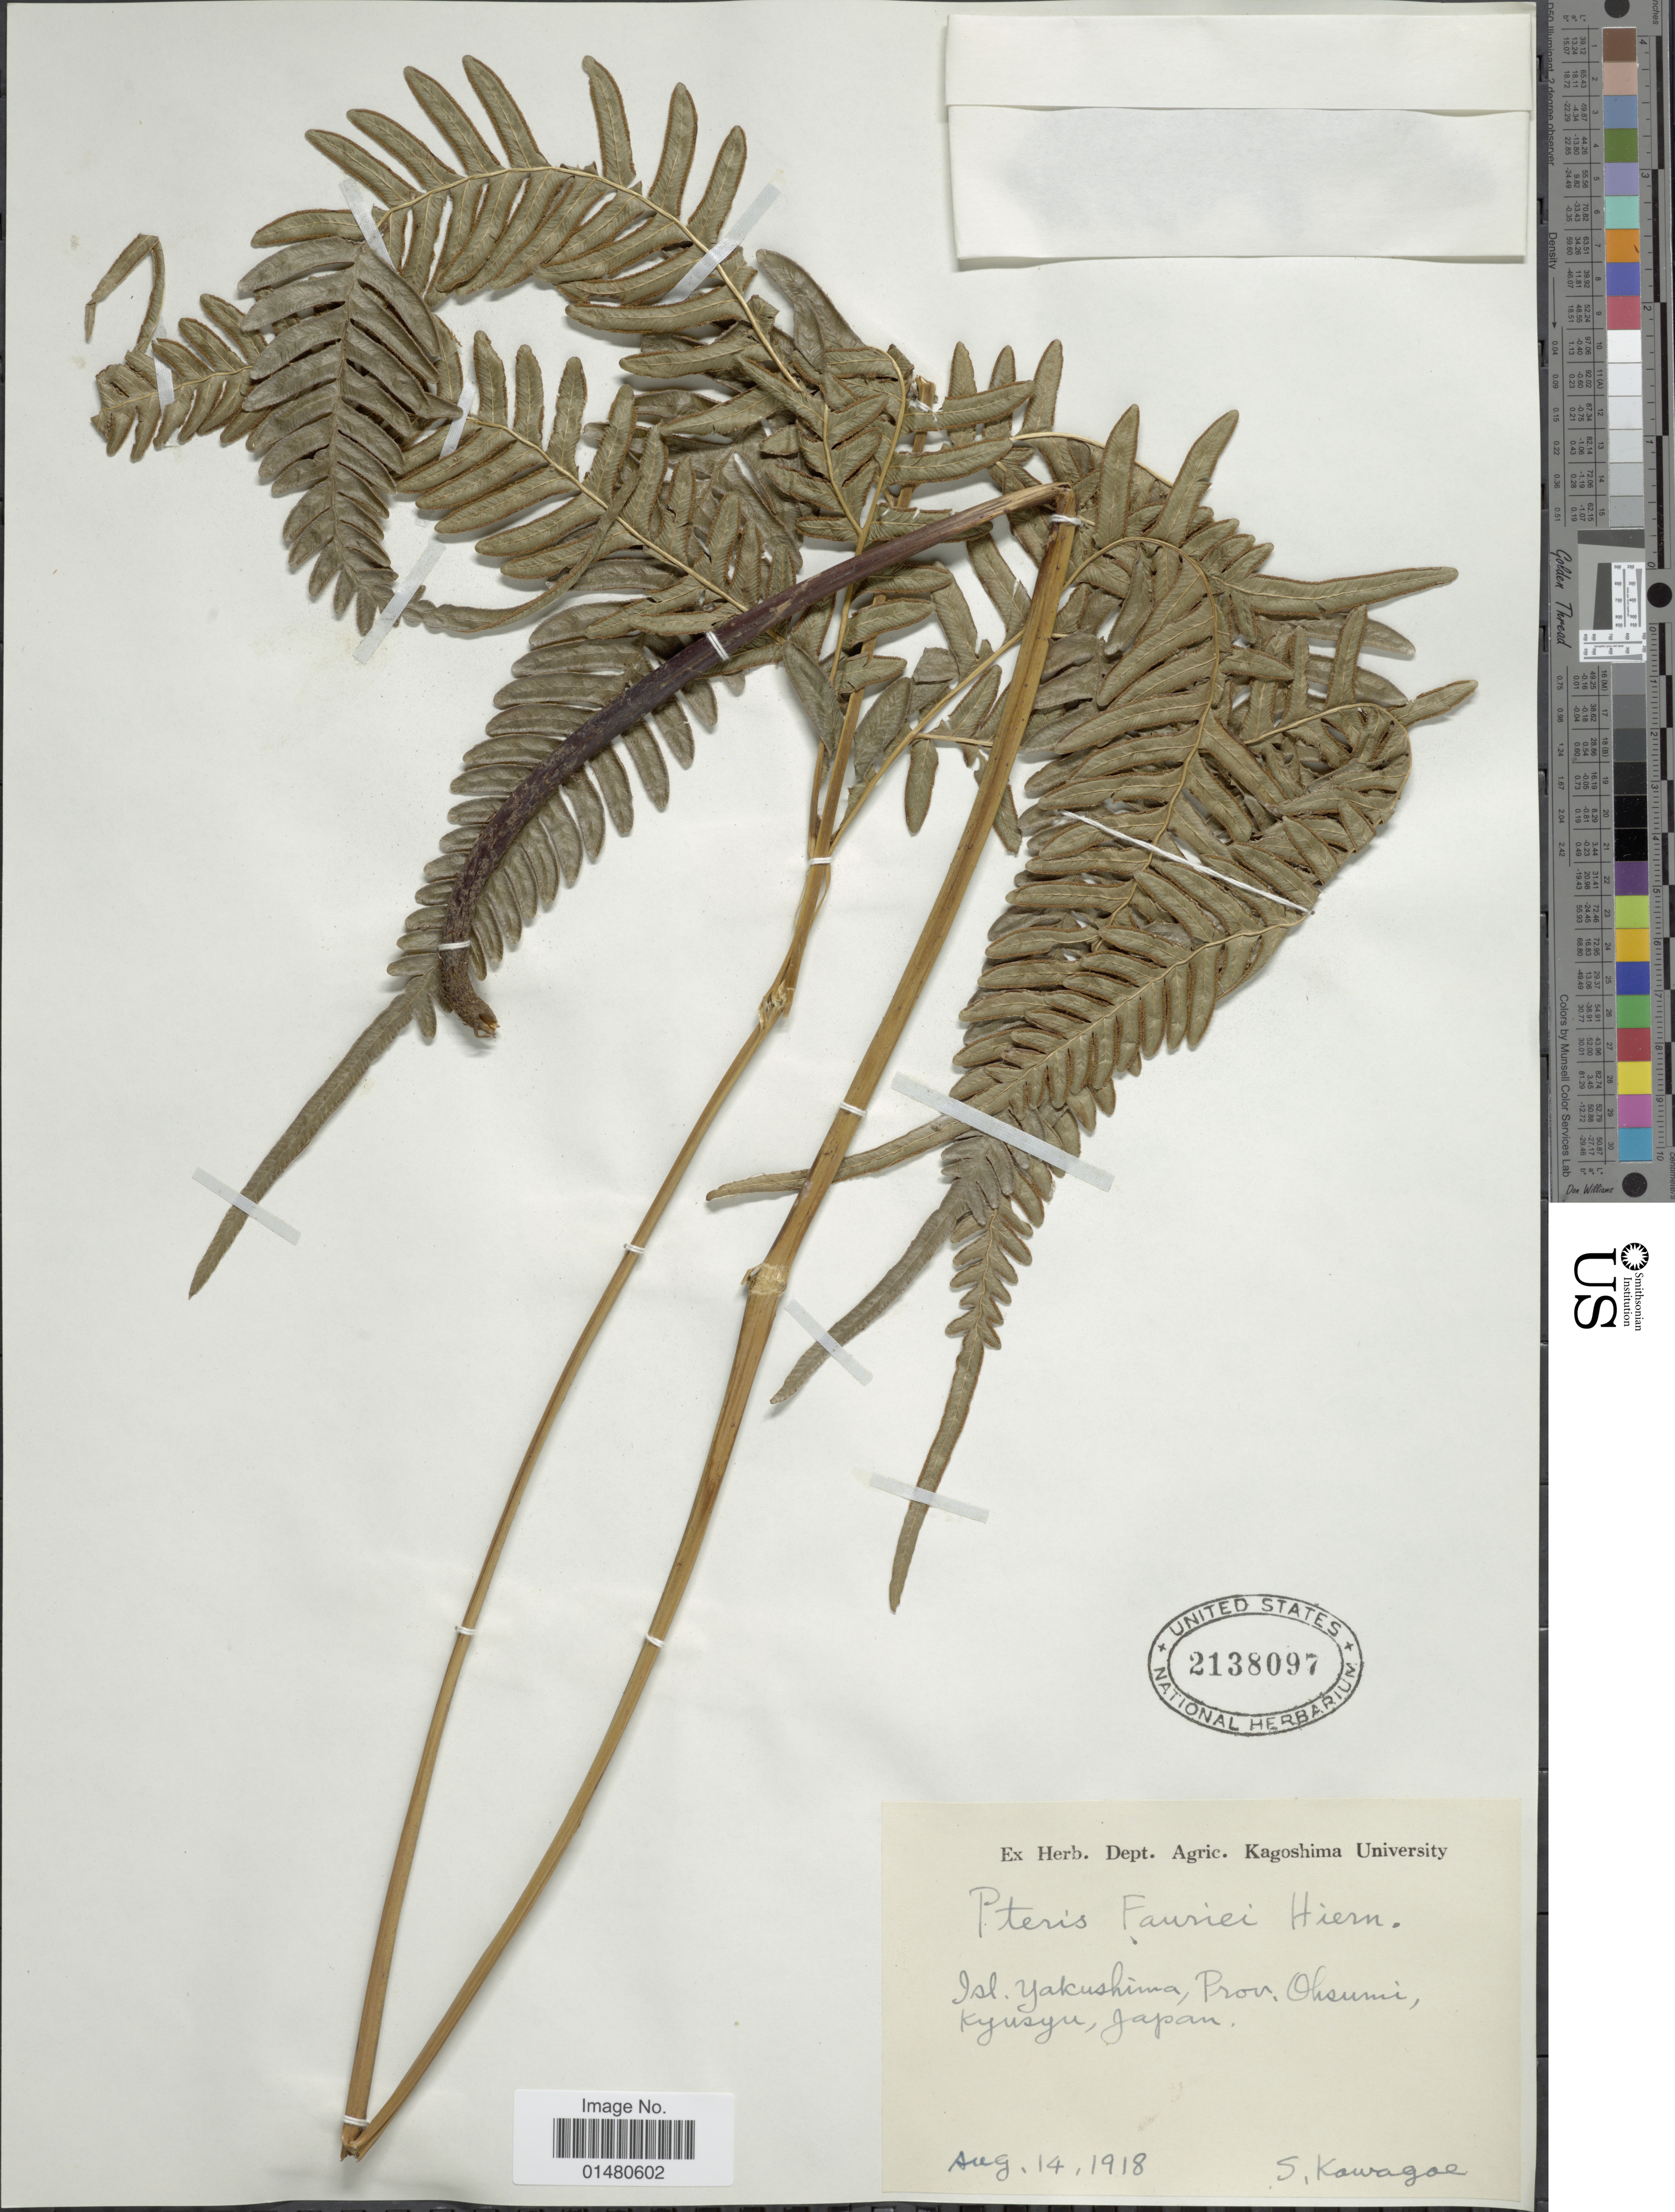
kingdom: Plantae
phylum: Tracheophyta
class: Polypodiopsida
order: Polypodiales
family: Pteridaceae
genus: Pteris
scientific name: Pteris fauriei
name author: Hieron.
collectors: S. Kawagoe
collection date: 1918-08-14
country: Japan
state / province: Kagosima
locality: Isl. Yakushima, Prov. Ohsumi, Kyusyu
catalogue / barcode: US 2138097